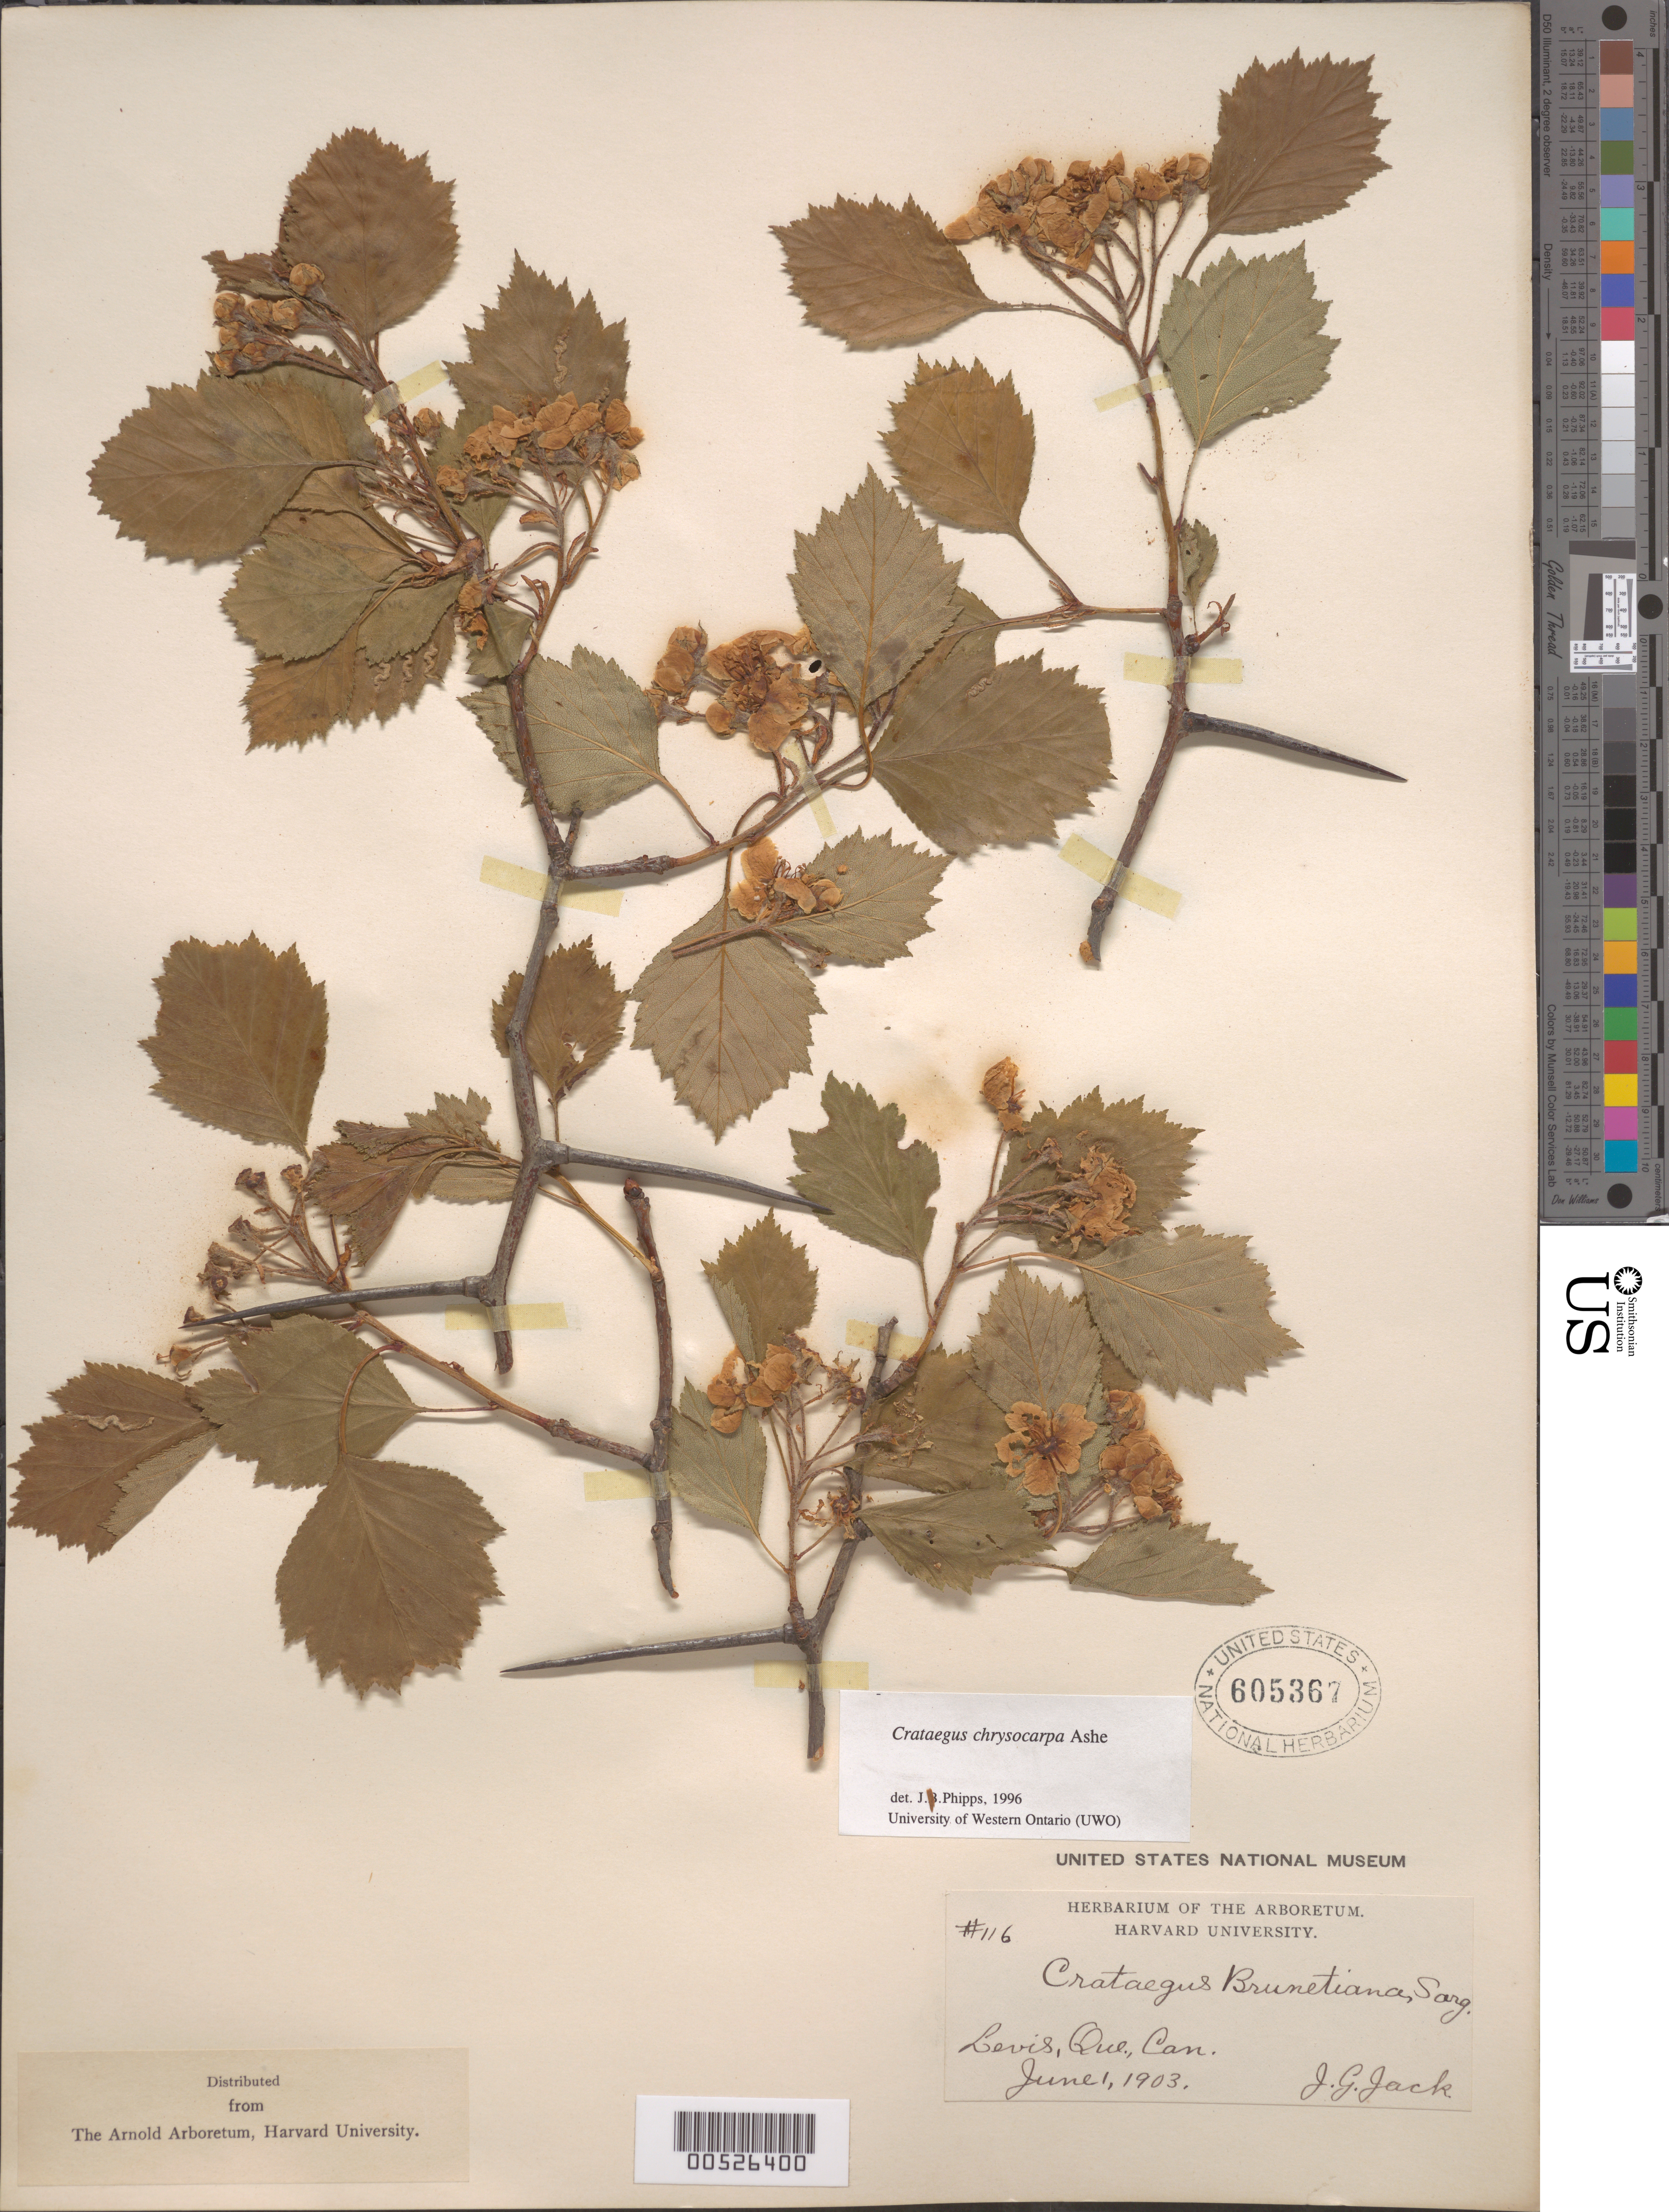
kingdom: Plantae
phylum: Tracheophyta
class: Magnoliopsida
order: Rosales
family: Rosaceae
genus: Crataegus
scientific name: Crataegus chrysocarpa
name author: Ashe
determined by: Phipps, James B., (UWO), University of Western Ontario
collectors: J. G. Jack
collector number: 116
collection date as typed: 01 Jun 1903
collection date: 1903-06-01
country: Canada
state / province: Quebec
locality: Levis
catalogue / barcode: US 605367